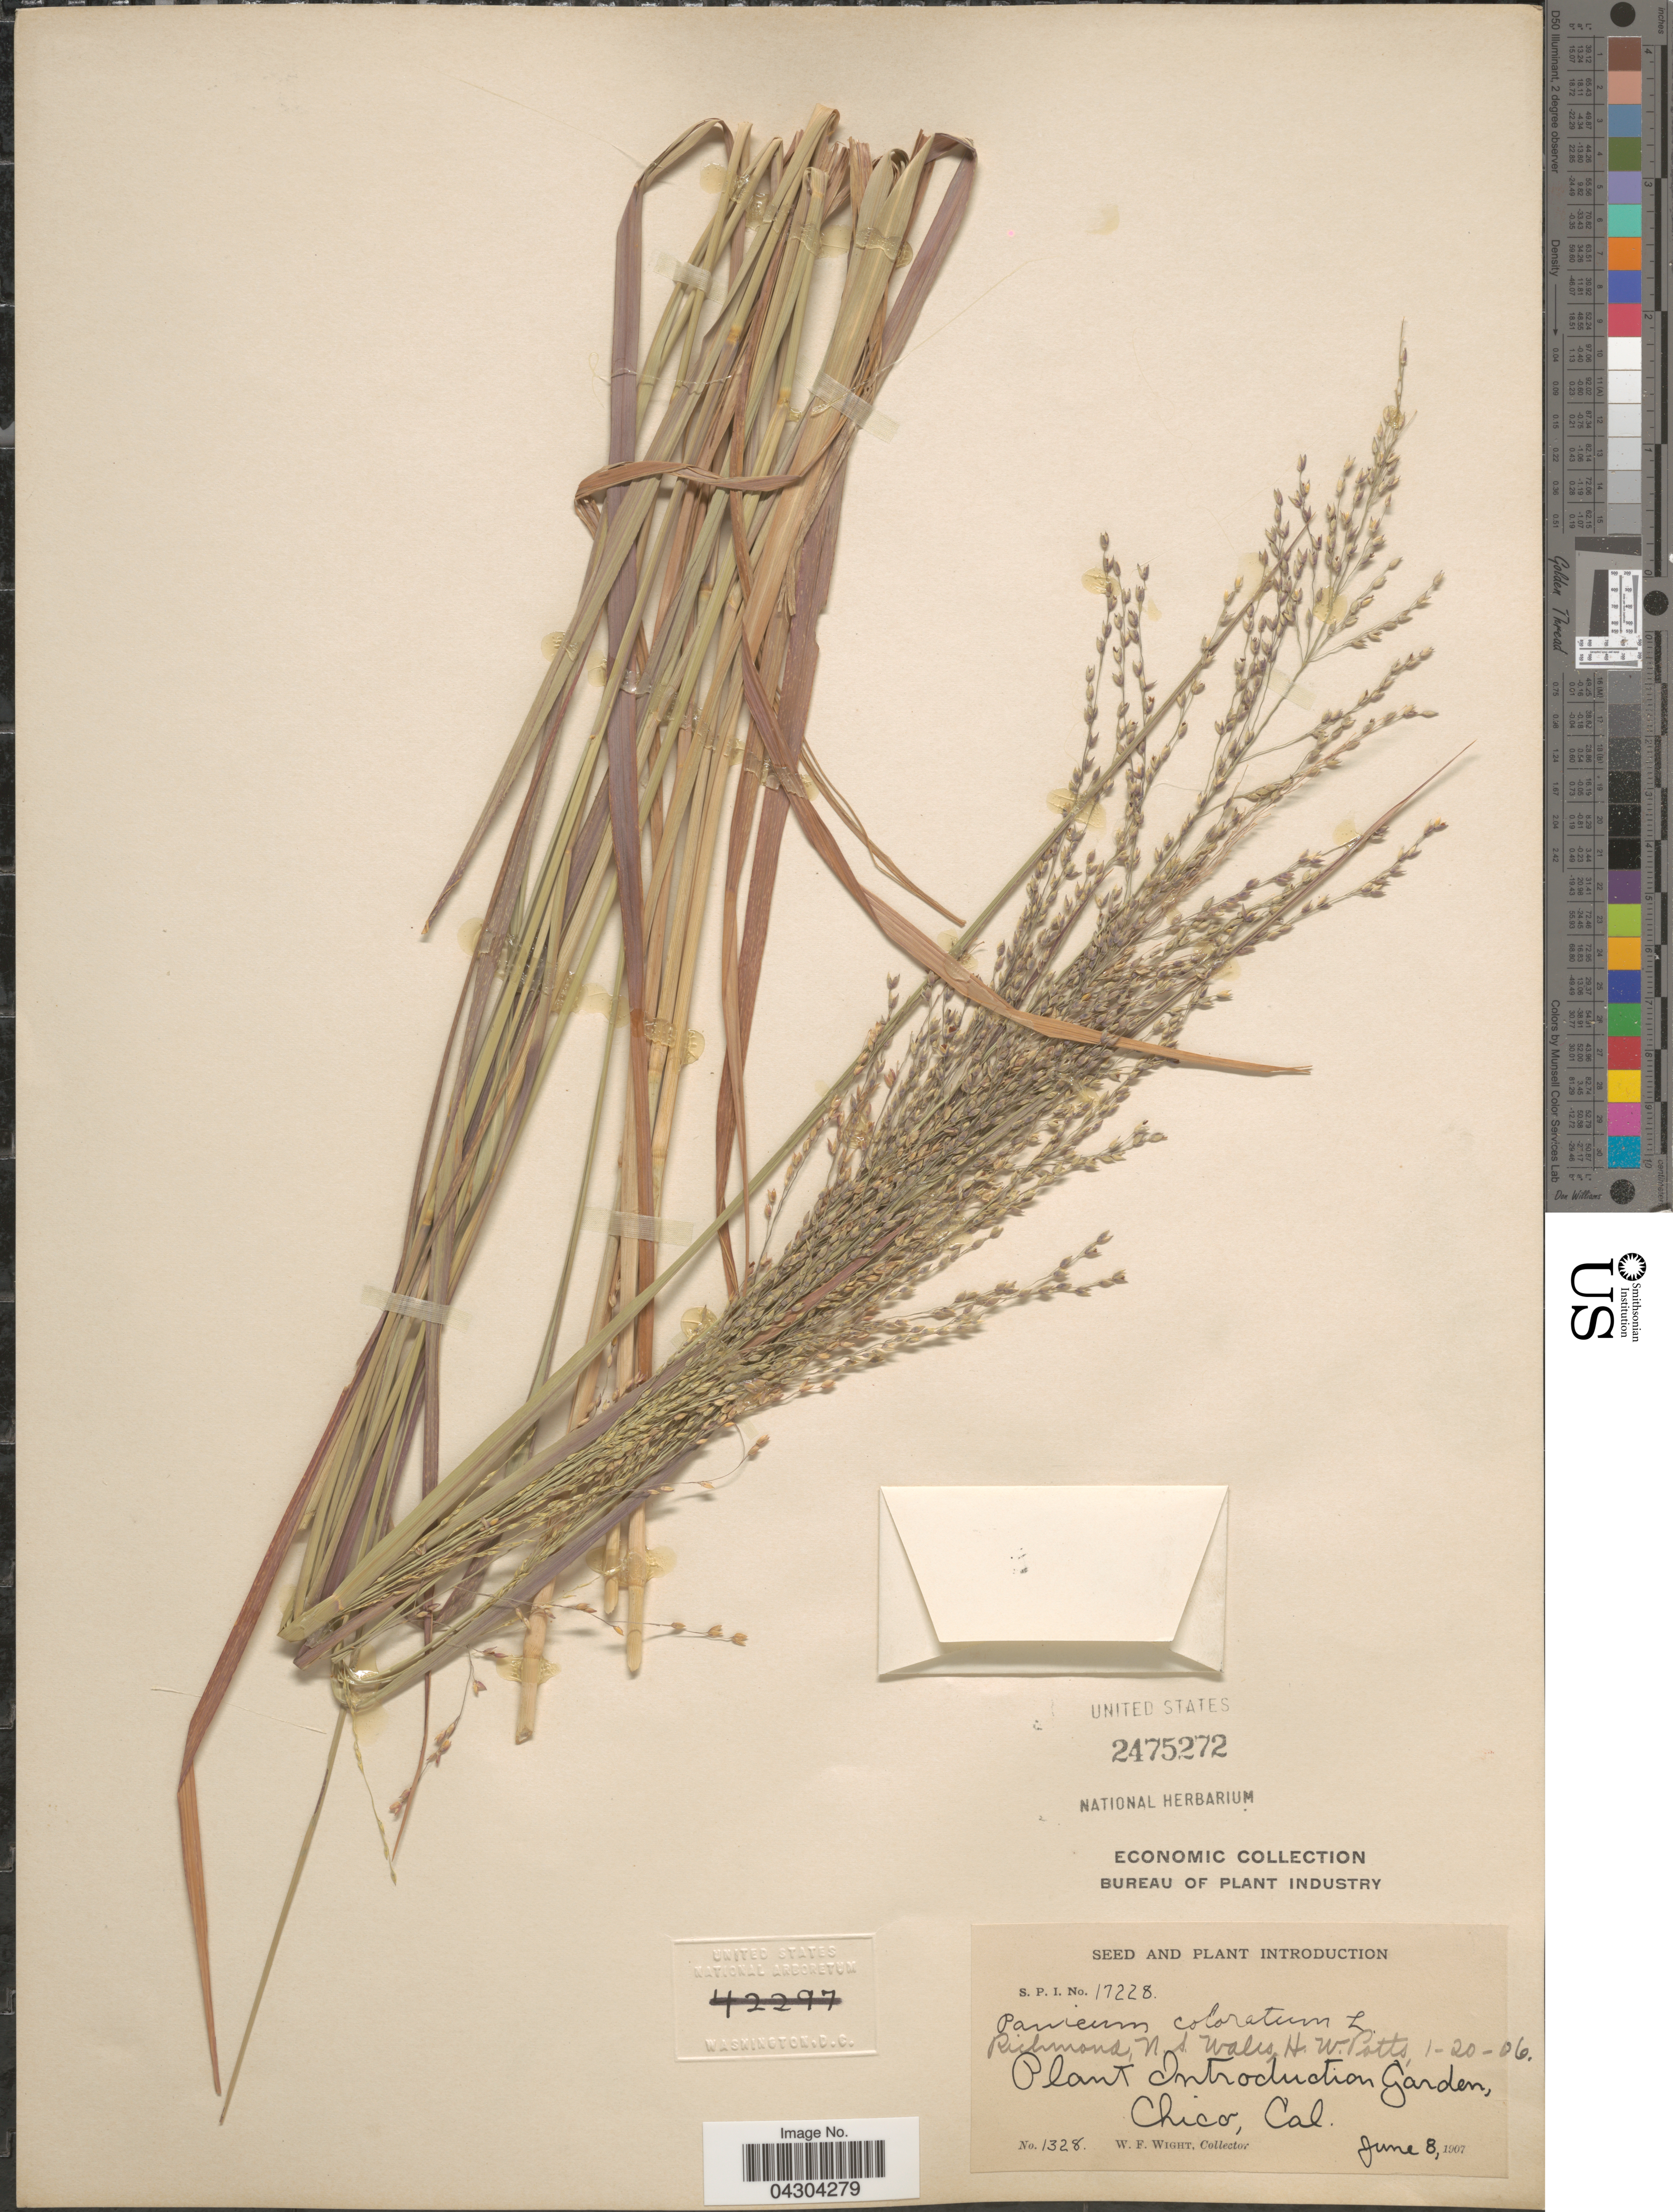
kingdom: Plantae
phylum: Tracheophyta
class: Liliopsida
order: Poales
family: Poaceae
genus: Panicum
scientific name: Panicum coloratum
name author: L.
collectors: W. Wight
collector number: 1328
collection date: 1907-06-08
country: United States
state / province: California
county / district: Butte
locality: Plant Introduction Garden, Chico.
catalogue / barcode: US 2475272